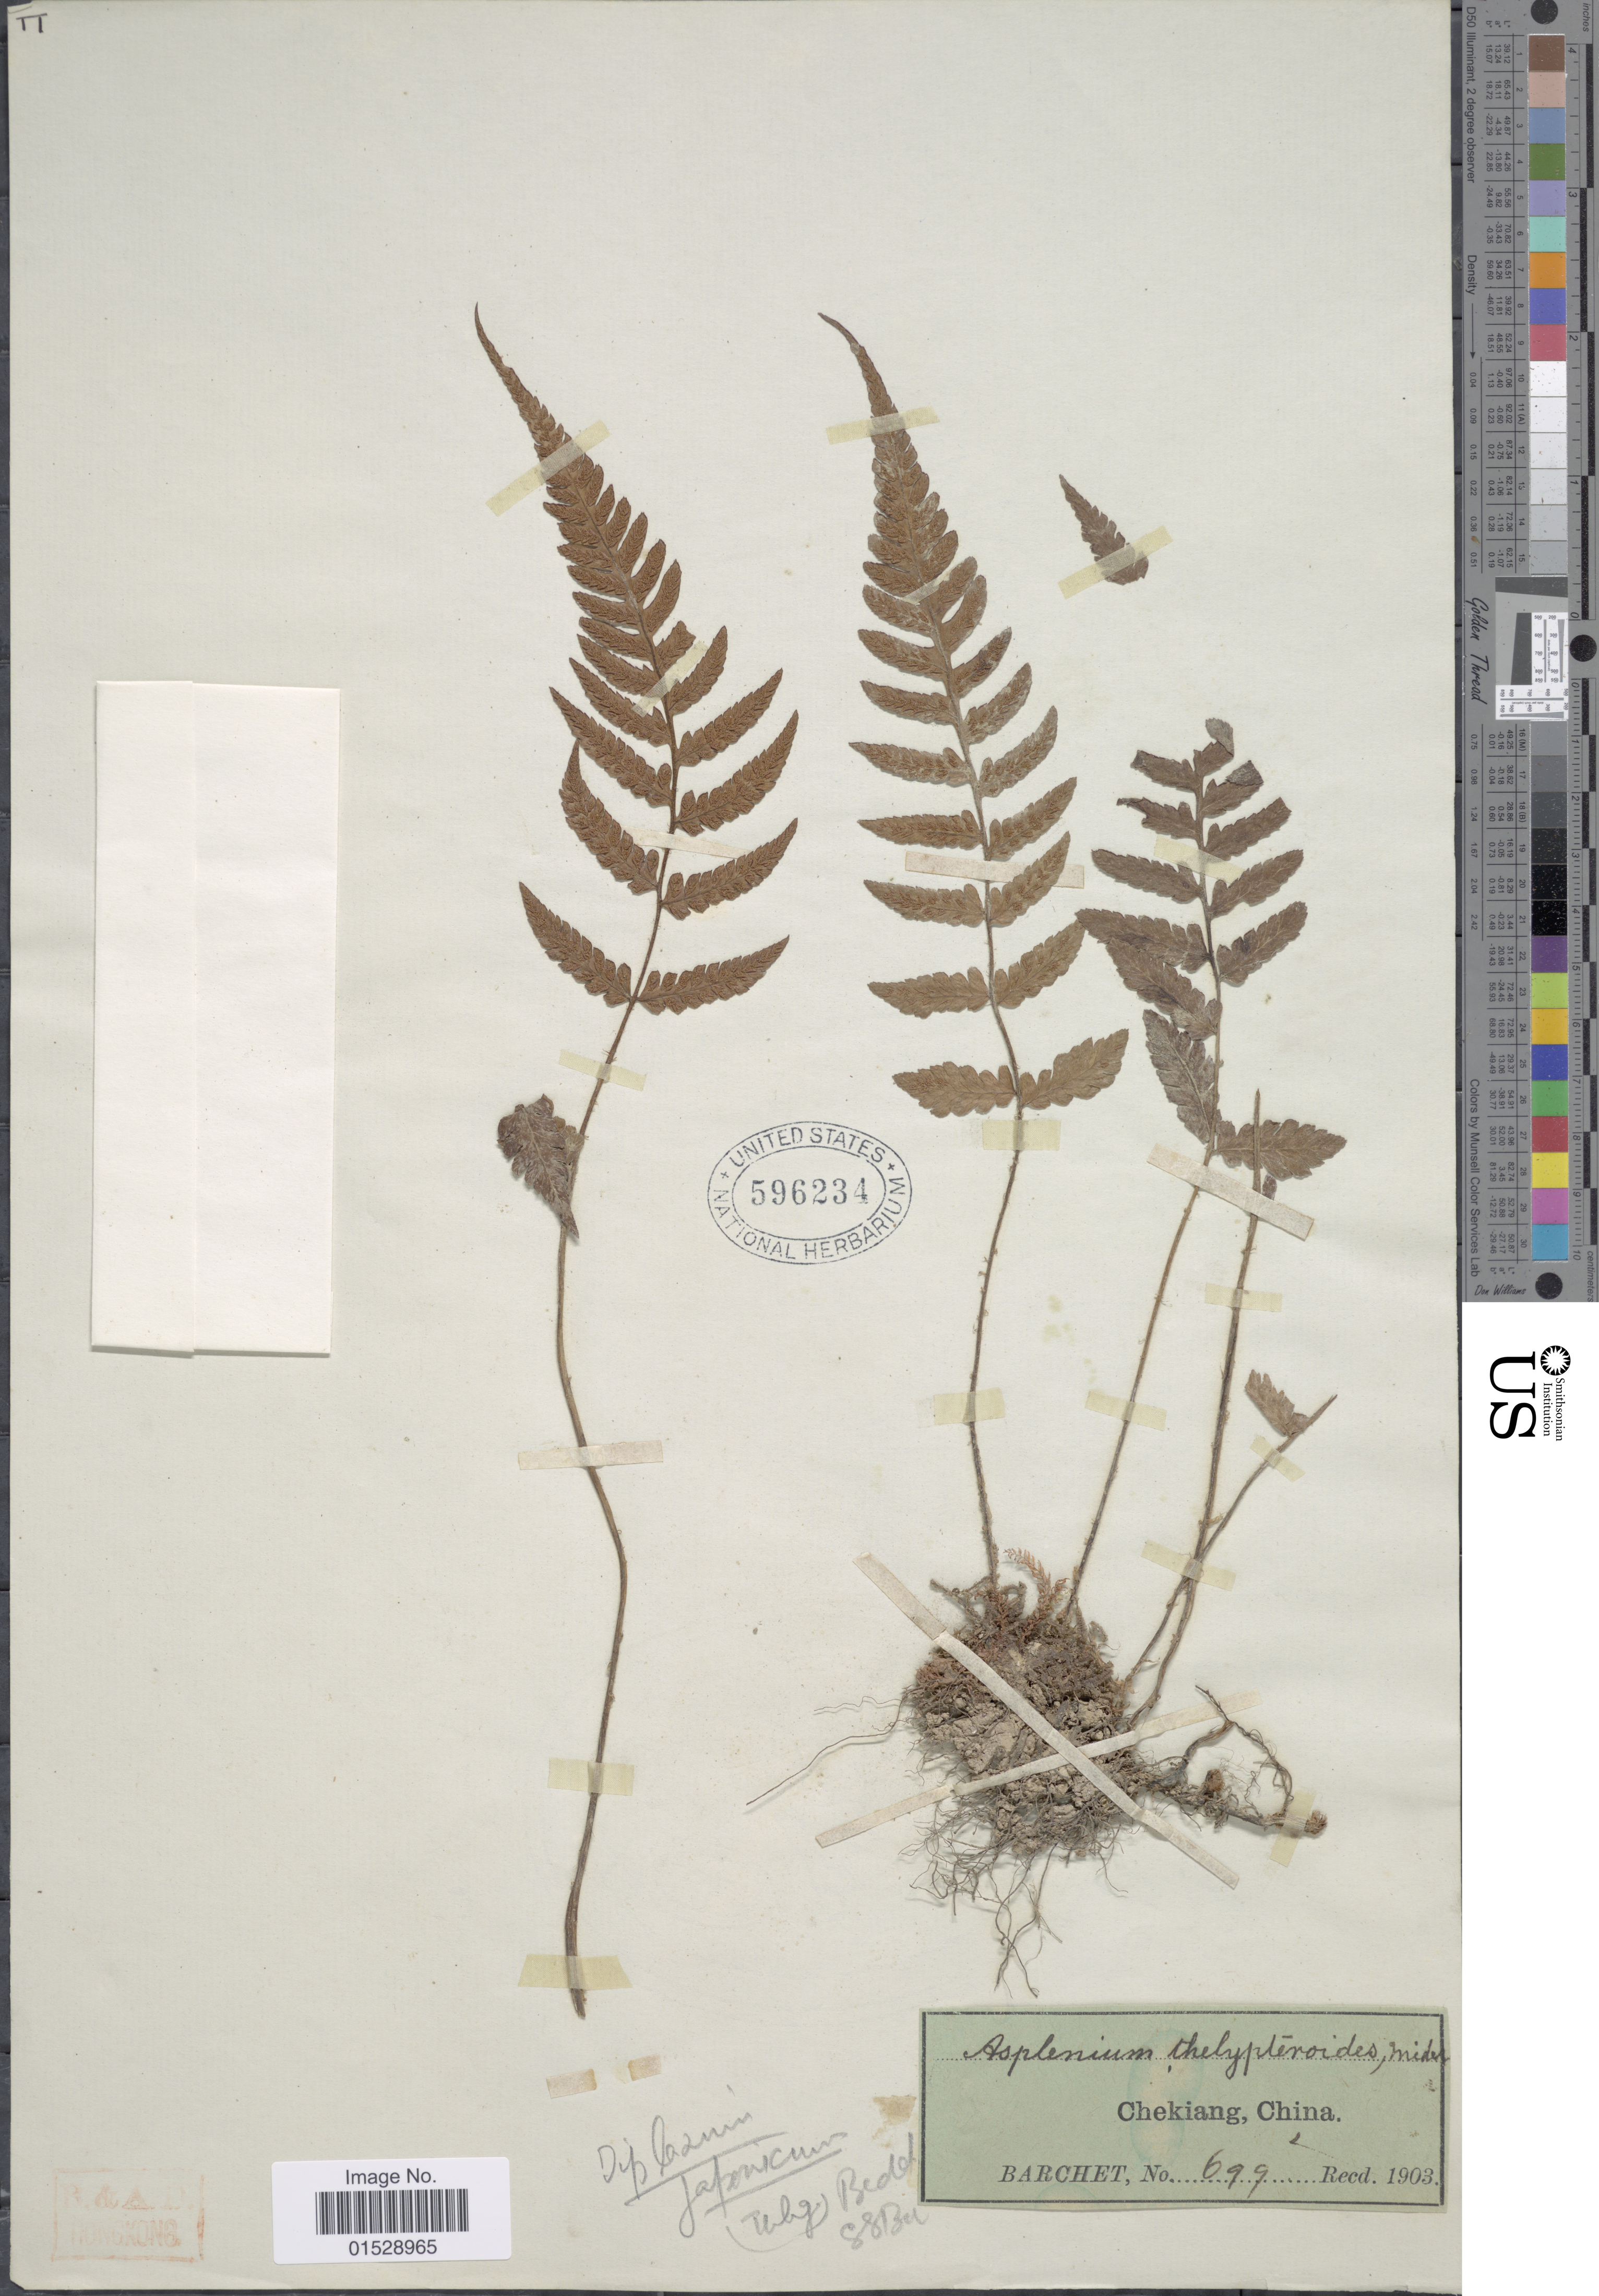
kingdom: Plantae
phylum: Tracheophyta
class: Polypodiopsida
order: Polypodiales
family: Athyriaceae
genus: Deparia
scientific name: Deparia japonica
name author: (Thunb.) M. Kato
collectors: Barchet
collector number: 699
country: China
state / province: Zhejiang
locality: Chekiang, China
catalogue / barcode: US 596234